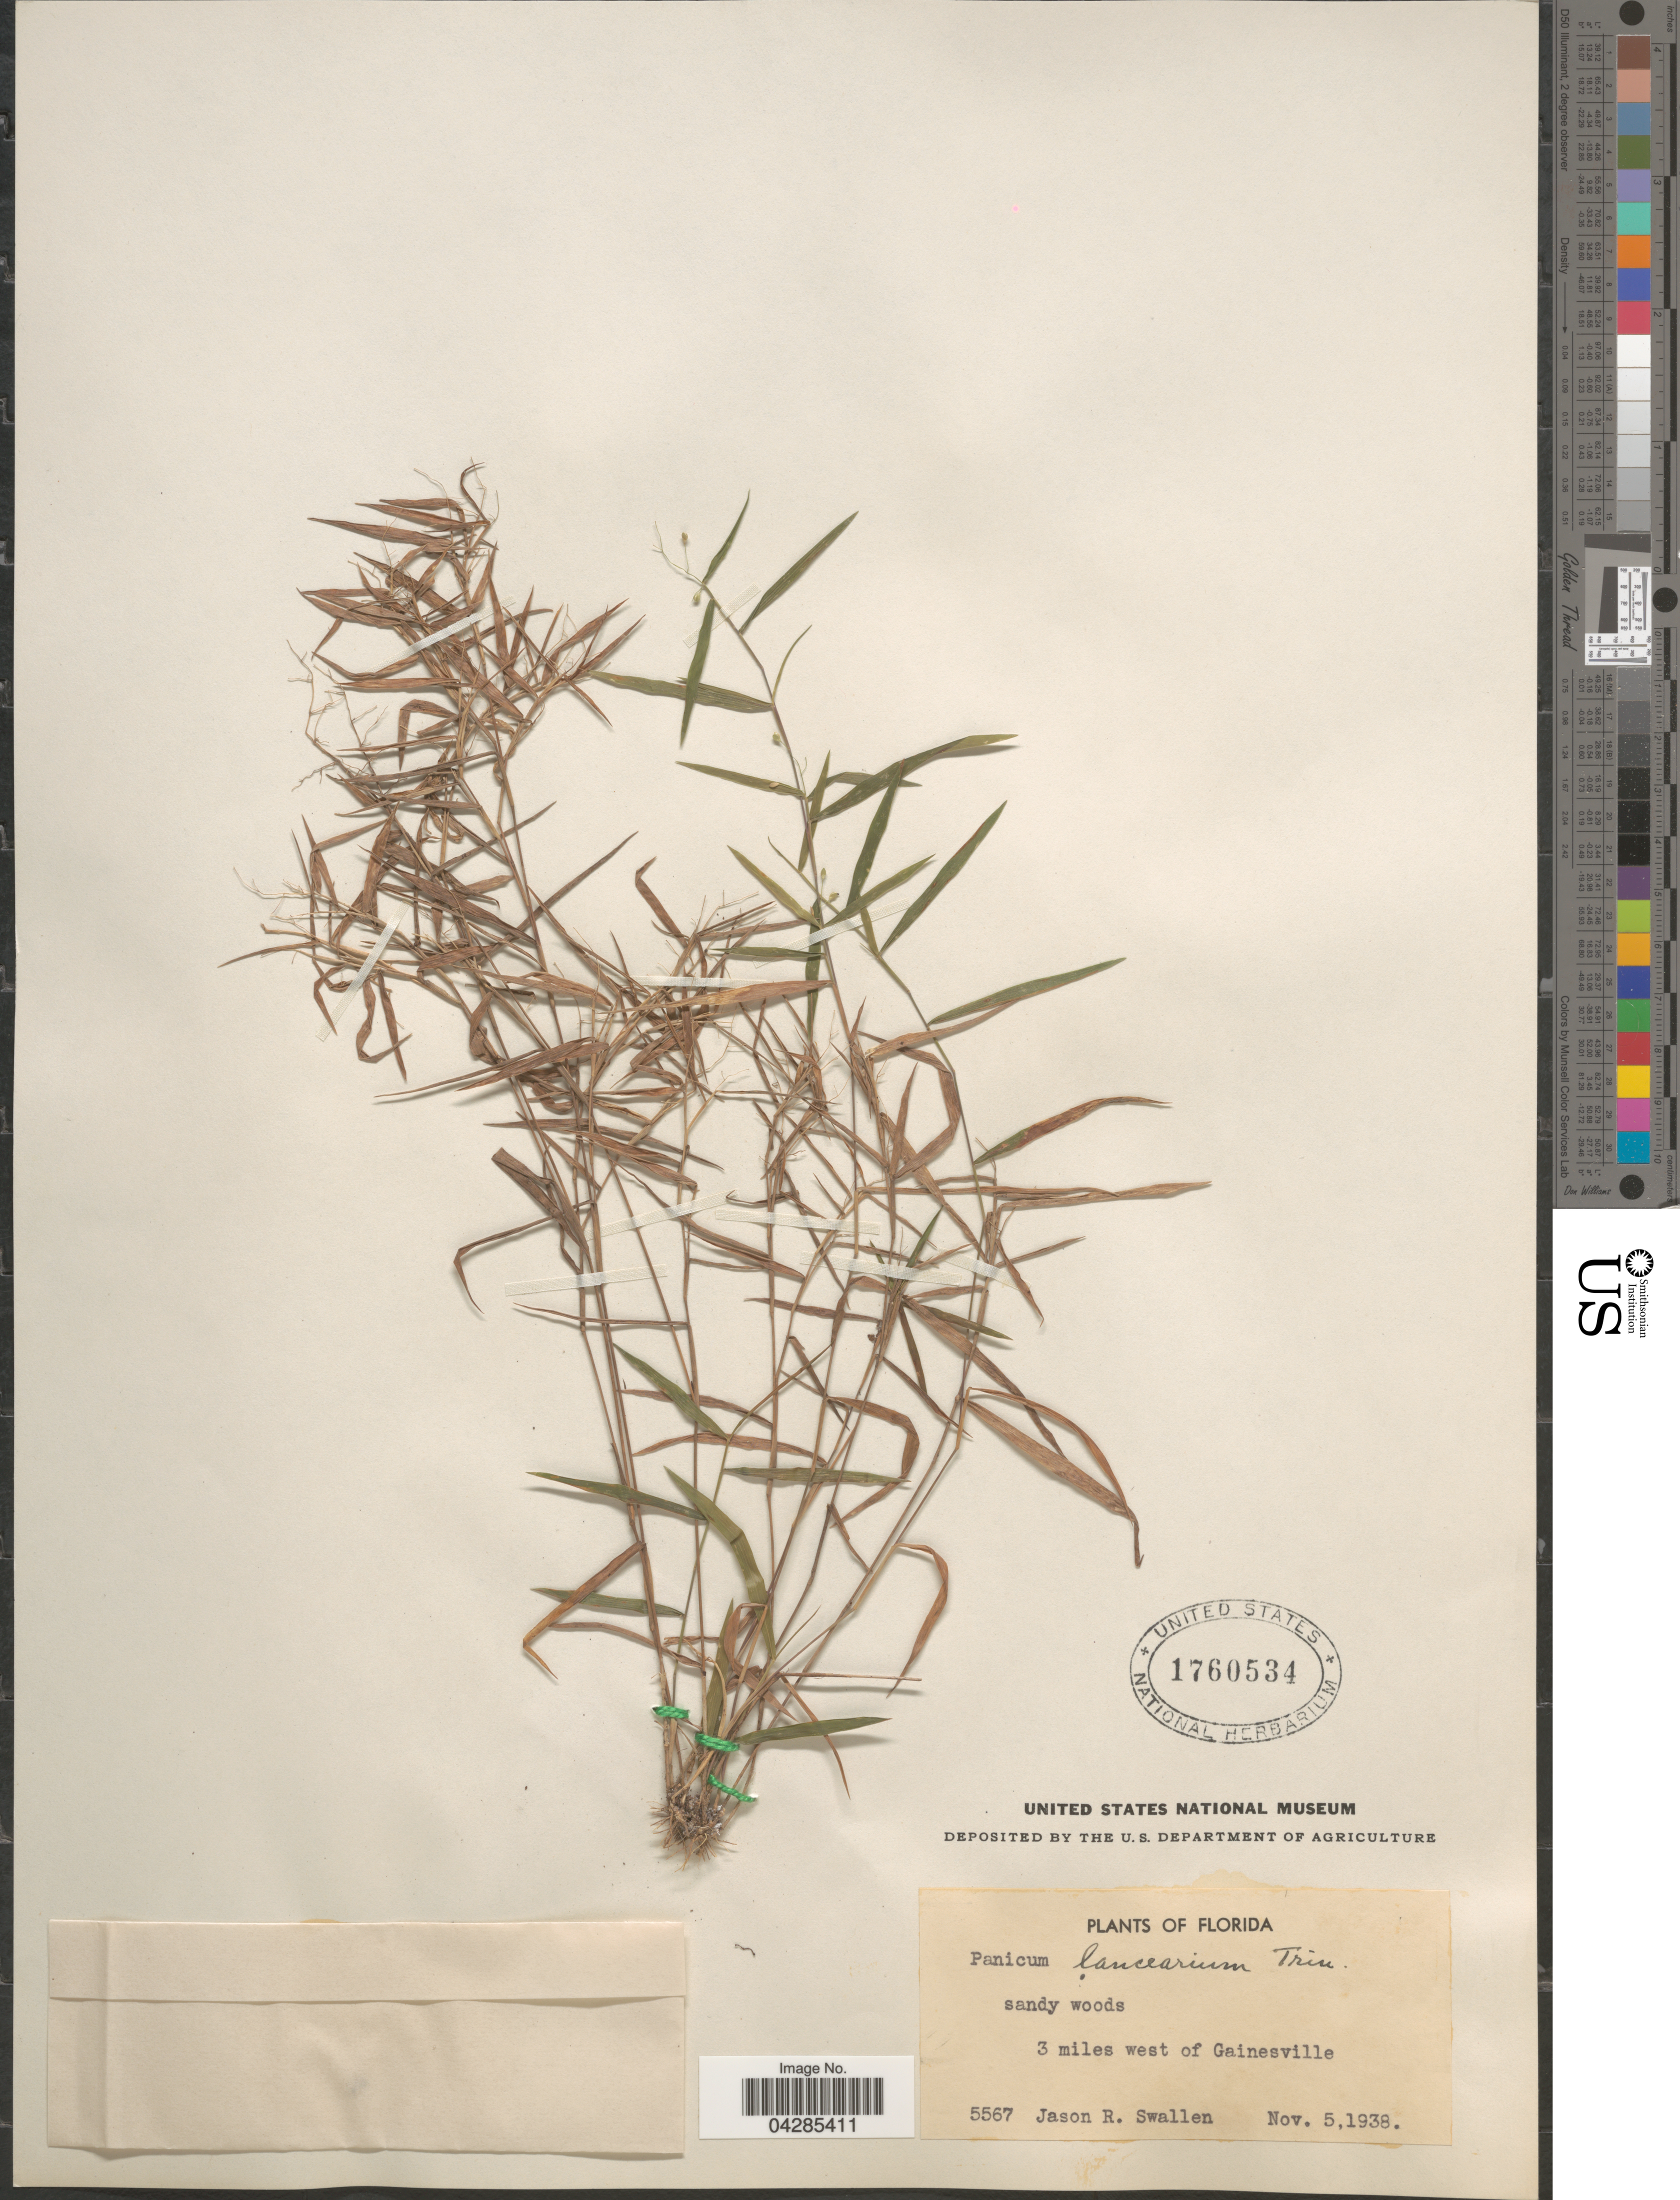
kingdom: Plantae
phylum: Tracheophyta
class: Liliopsida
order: Poales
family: Poaceae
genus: Dichanthelium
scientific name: Dichanthelium portoricense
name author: (Desv. ex Ham.) B.F. Hansen & Wunderlin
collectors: J. R. Swallen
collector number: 5567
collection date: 1938-11-05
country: United States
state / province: Florida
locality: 3 miles west of Gainesville.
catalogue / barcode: US 1760534